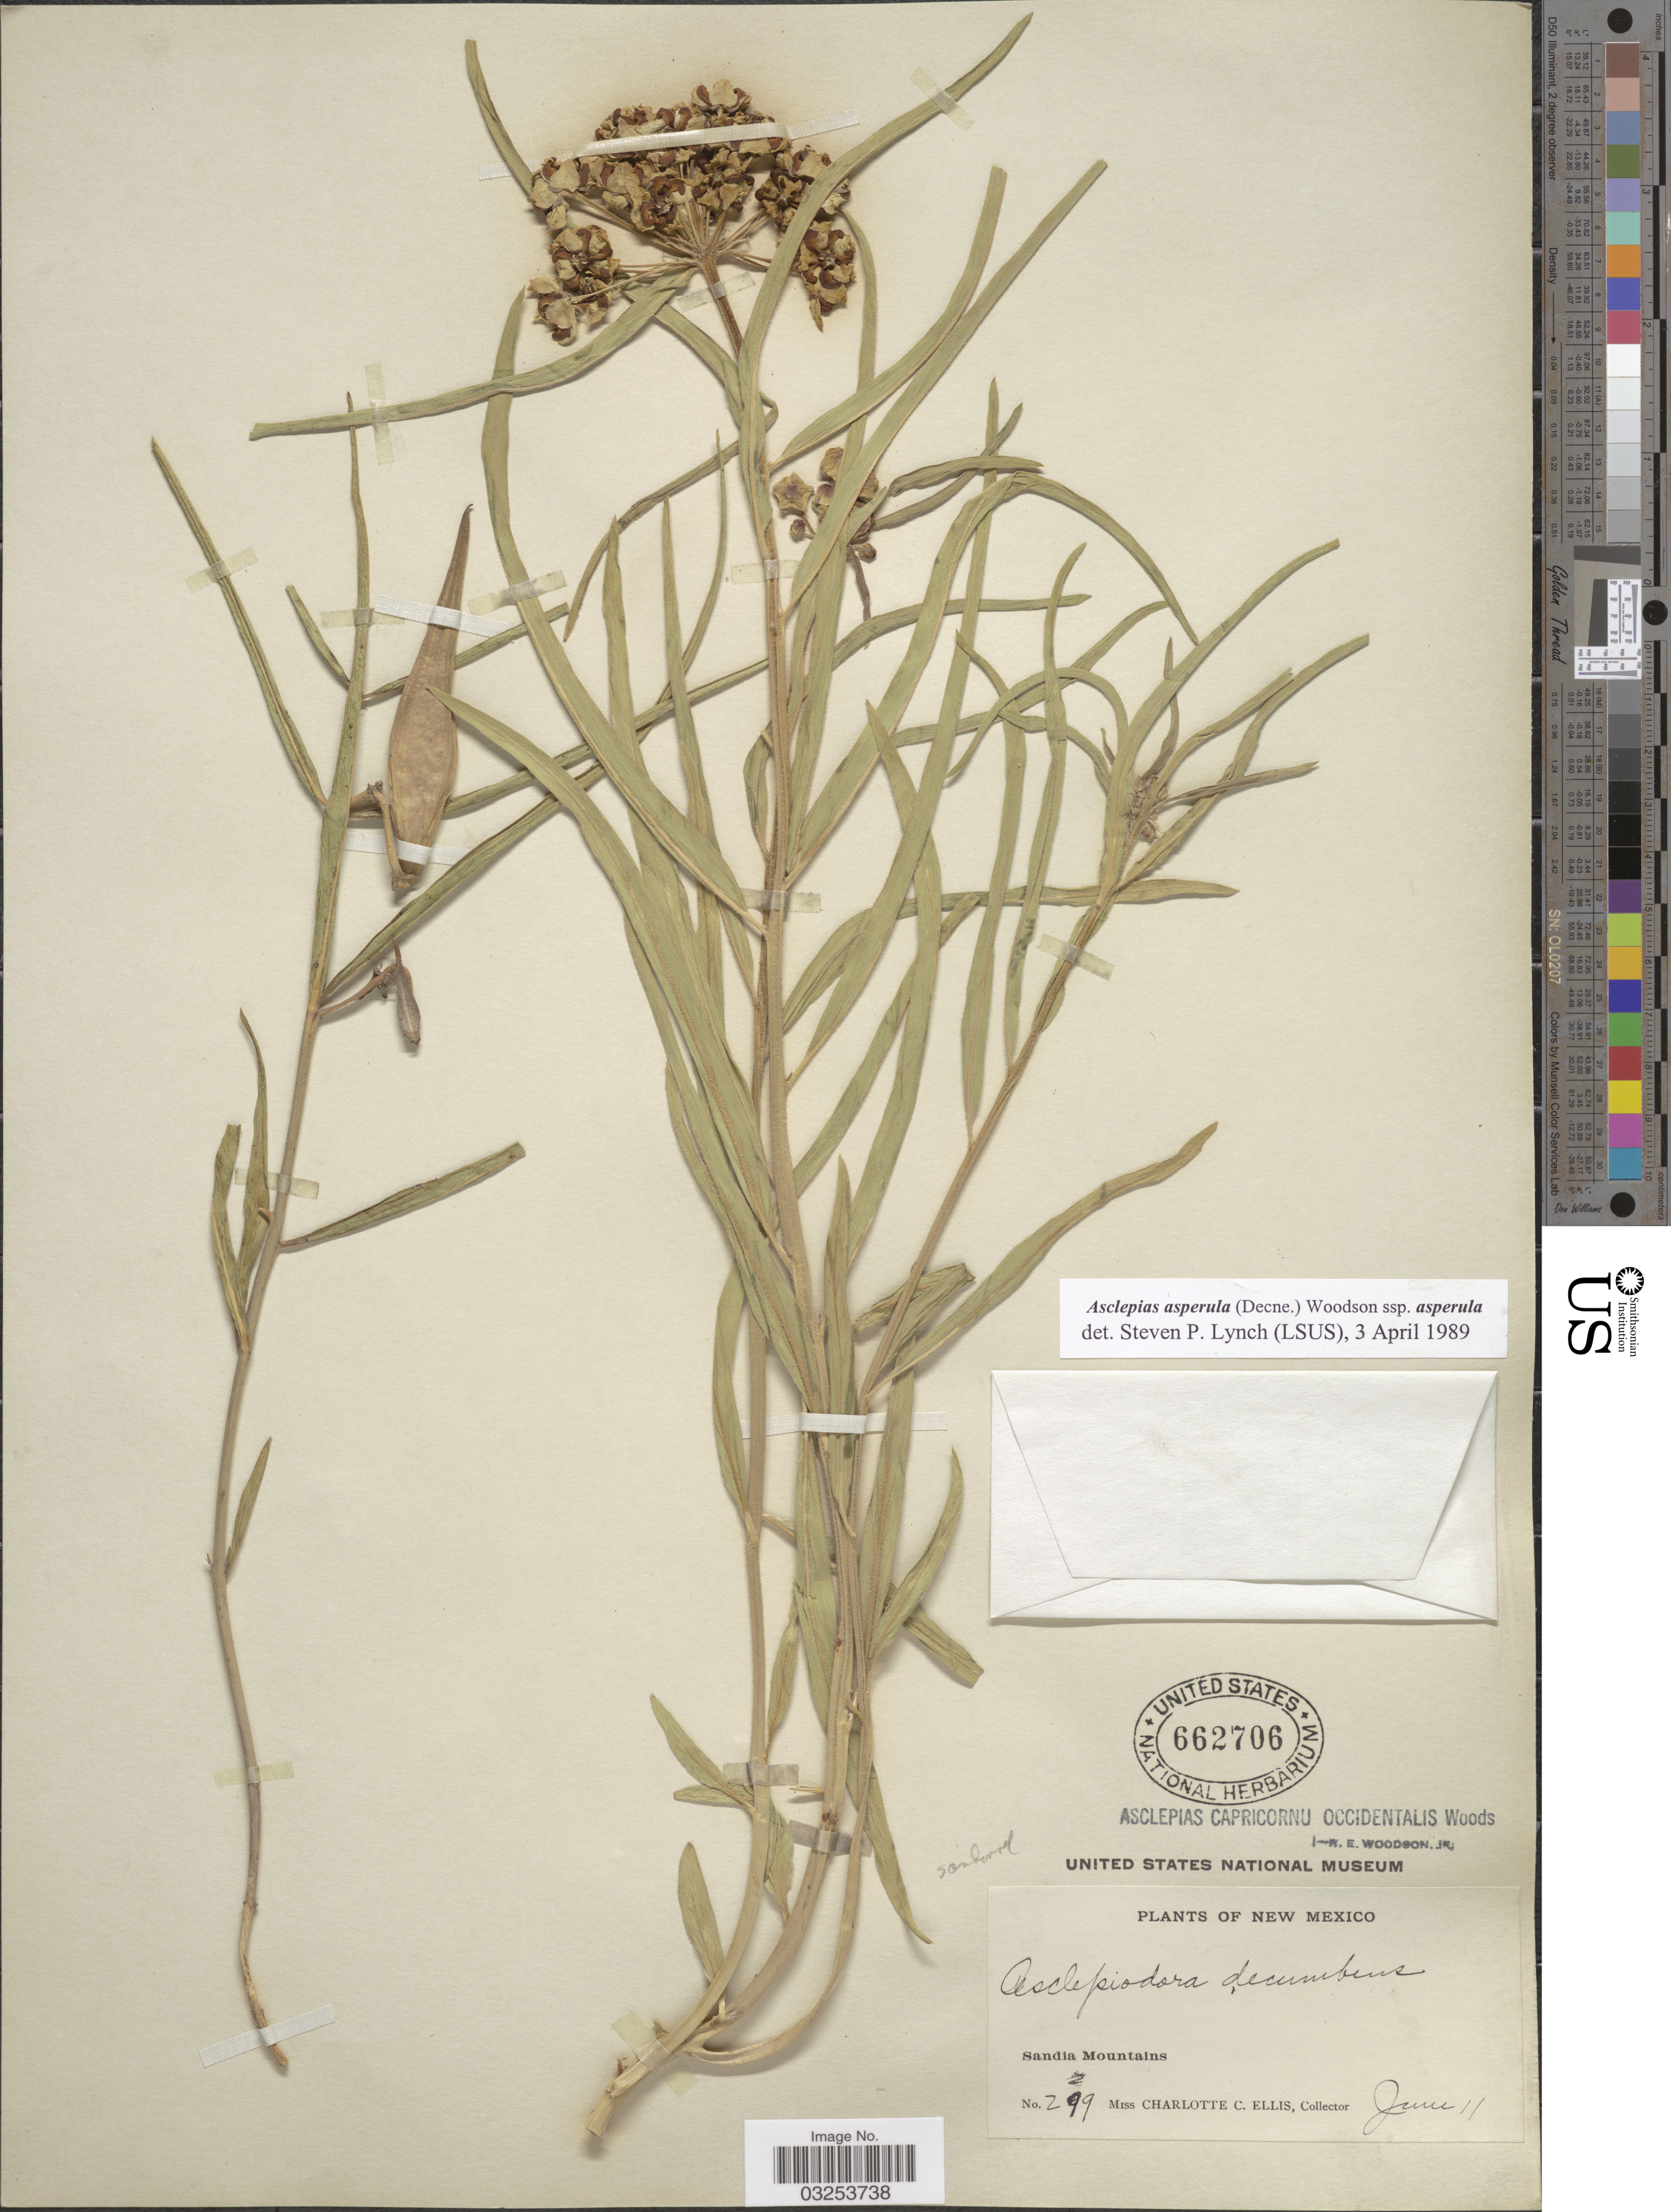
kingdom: Plantae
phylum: Tracheophyta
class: Magnoliopsida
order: Gentianales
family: Apocynaceae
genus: Asclepias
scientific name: Asclepias asperula subsp. asperula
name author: (Decne.) Woodson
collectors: C. C. Ellis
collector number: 299*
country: United States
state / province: New Mexico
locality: Sandia Mountains, Sandoval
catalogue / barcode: US 662706